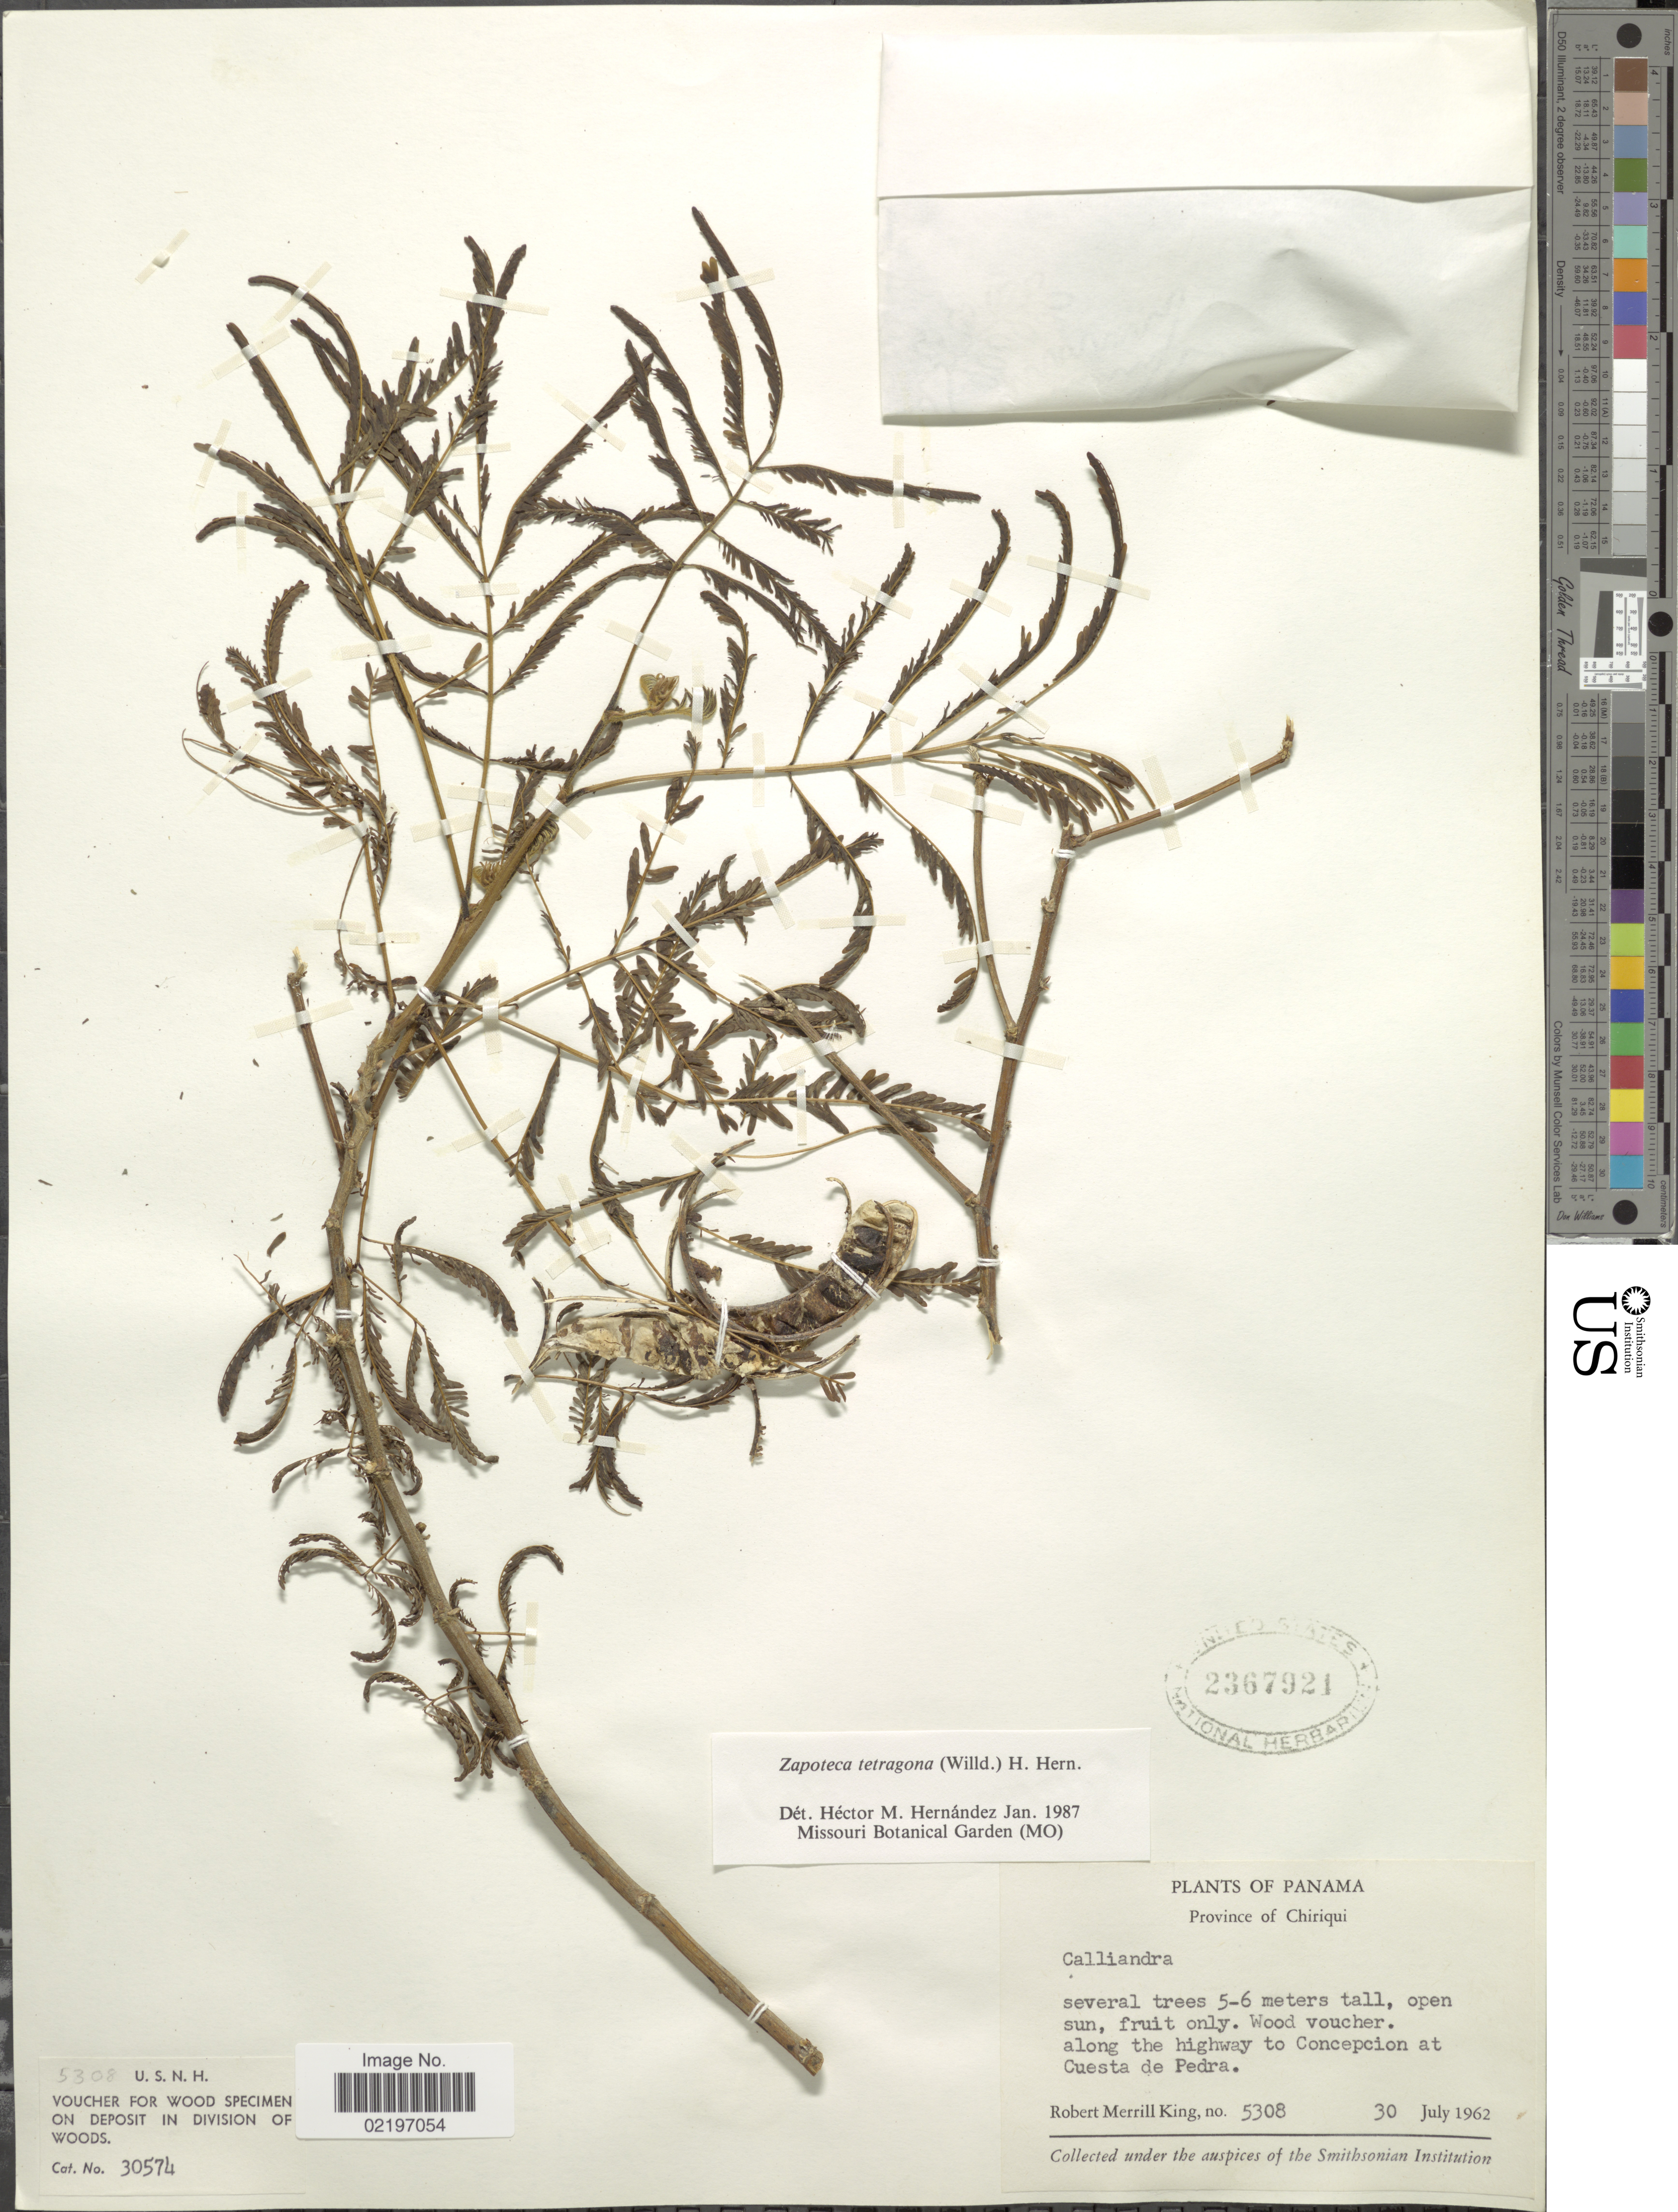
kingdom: Plantae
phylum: Tracheophyta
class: Magnoliopsida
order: Fabales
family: Fabaceae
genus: Zapoteca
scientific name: Zapoteca tetragona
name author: (Willd.) H.M. Hern.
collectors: R. M. King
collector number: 5308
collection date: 1962-07-30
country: Panama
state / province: Chiriqui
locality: Along the highway to Concepcion at Cuesta de Pedra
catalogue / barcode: US 2367921